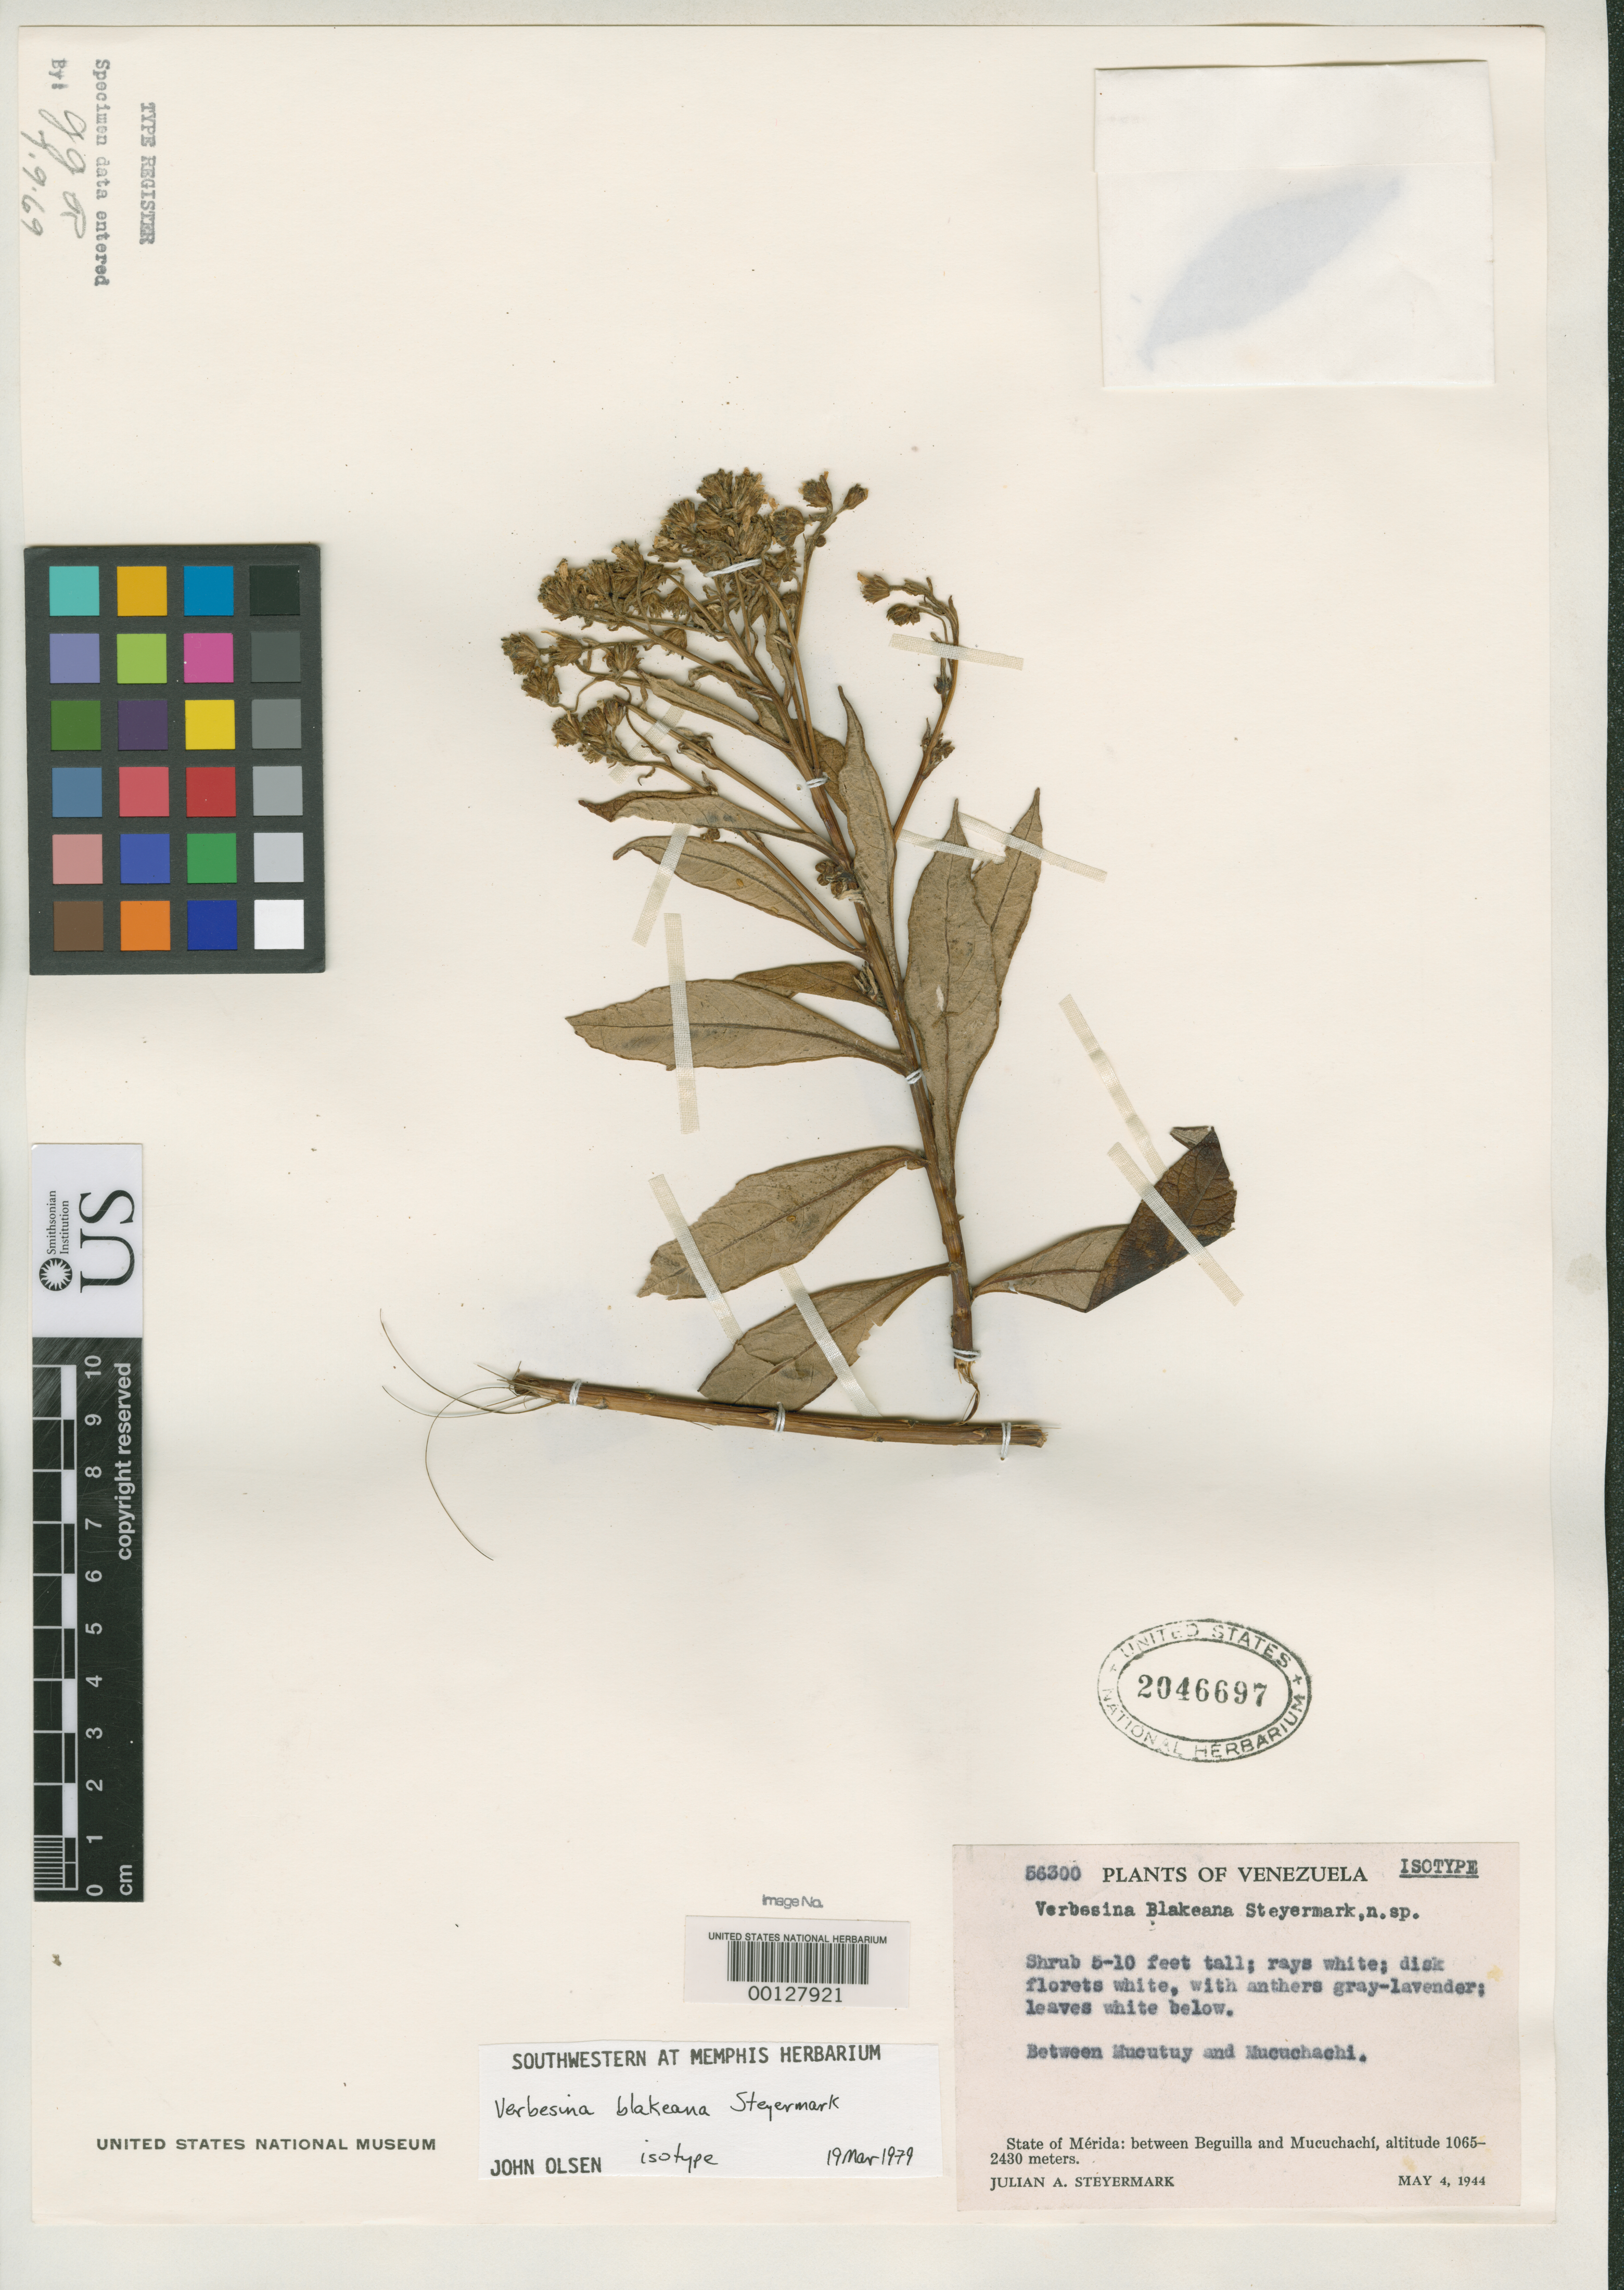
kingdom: Plantae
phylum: Tracheophyta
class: Magnoliopsida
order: Asterales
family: Asteraceae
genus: Verbesina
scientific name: Verbesina blakeana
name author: Steyerm.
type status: Isotype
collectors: J. Steyermark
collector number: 56300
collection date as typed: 04 May 1944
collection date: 1944-05-04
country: Venezuela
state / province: Mérida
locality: Between Beguilla and Mucuchachi.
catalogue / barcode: US 2046697